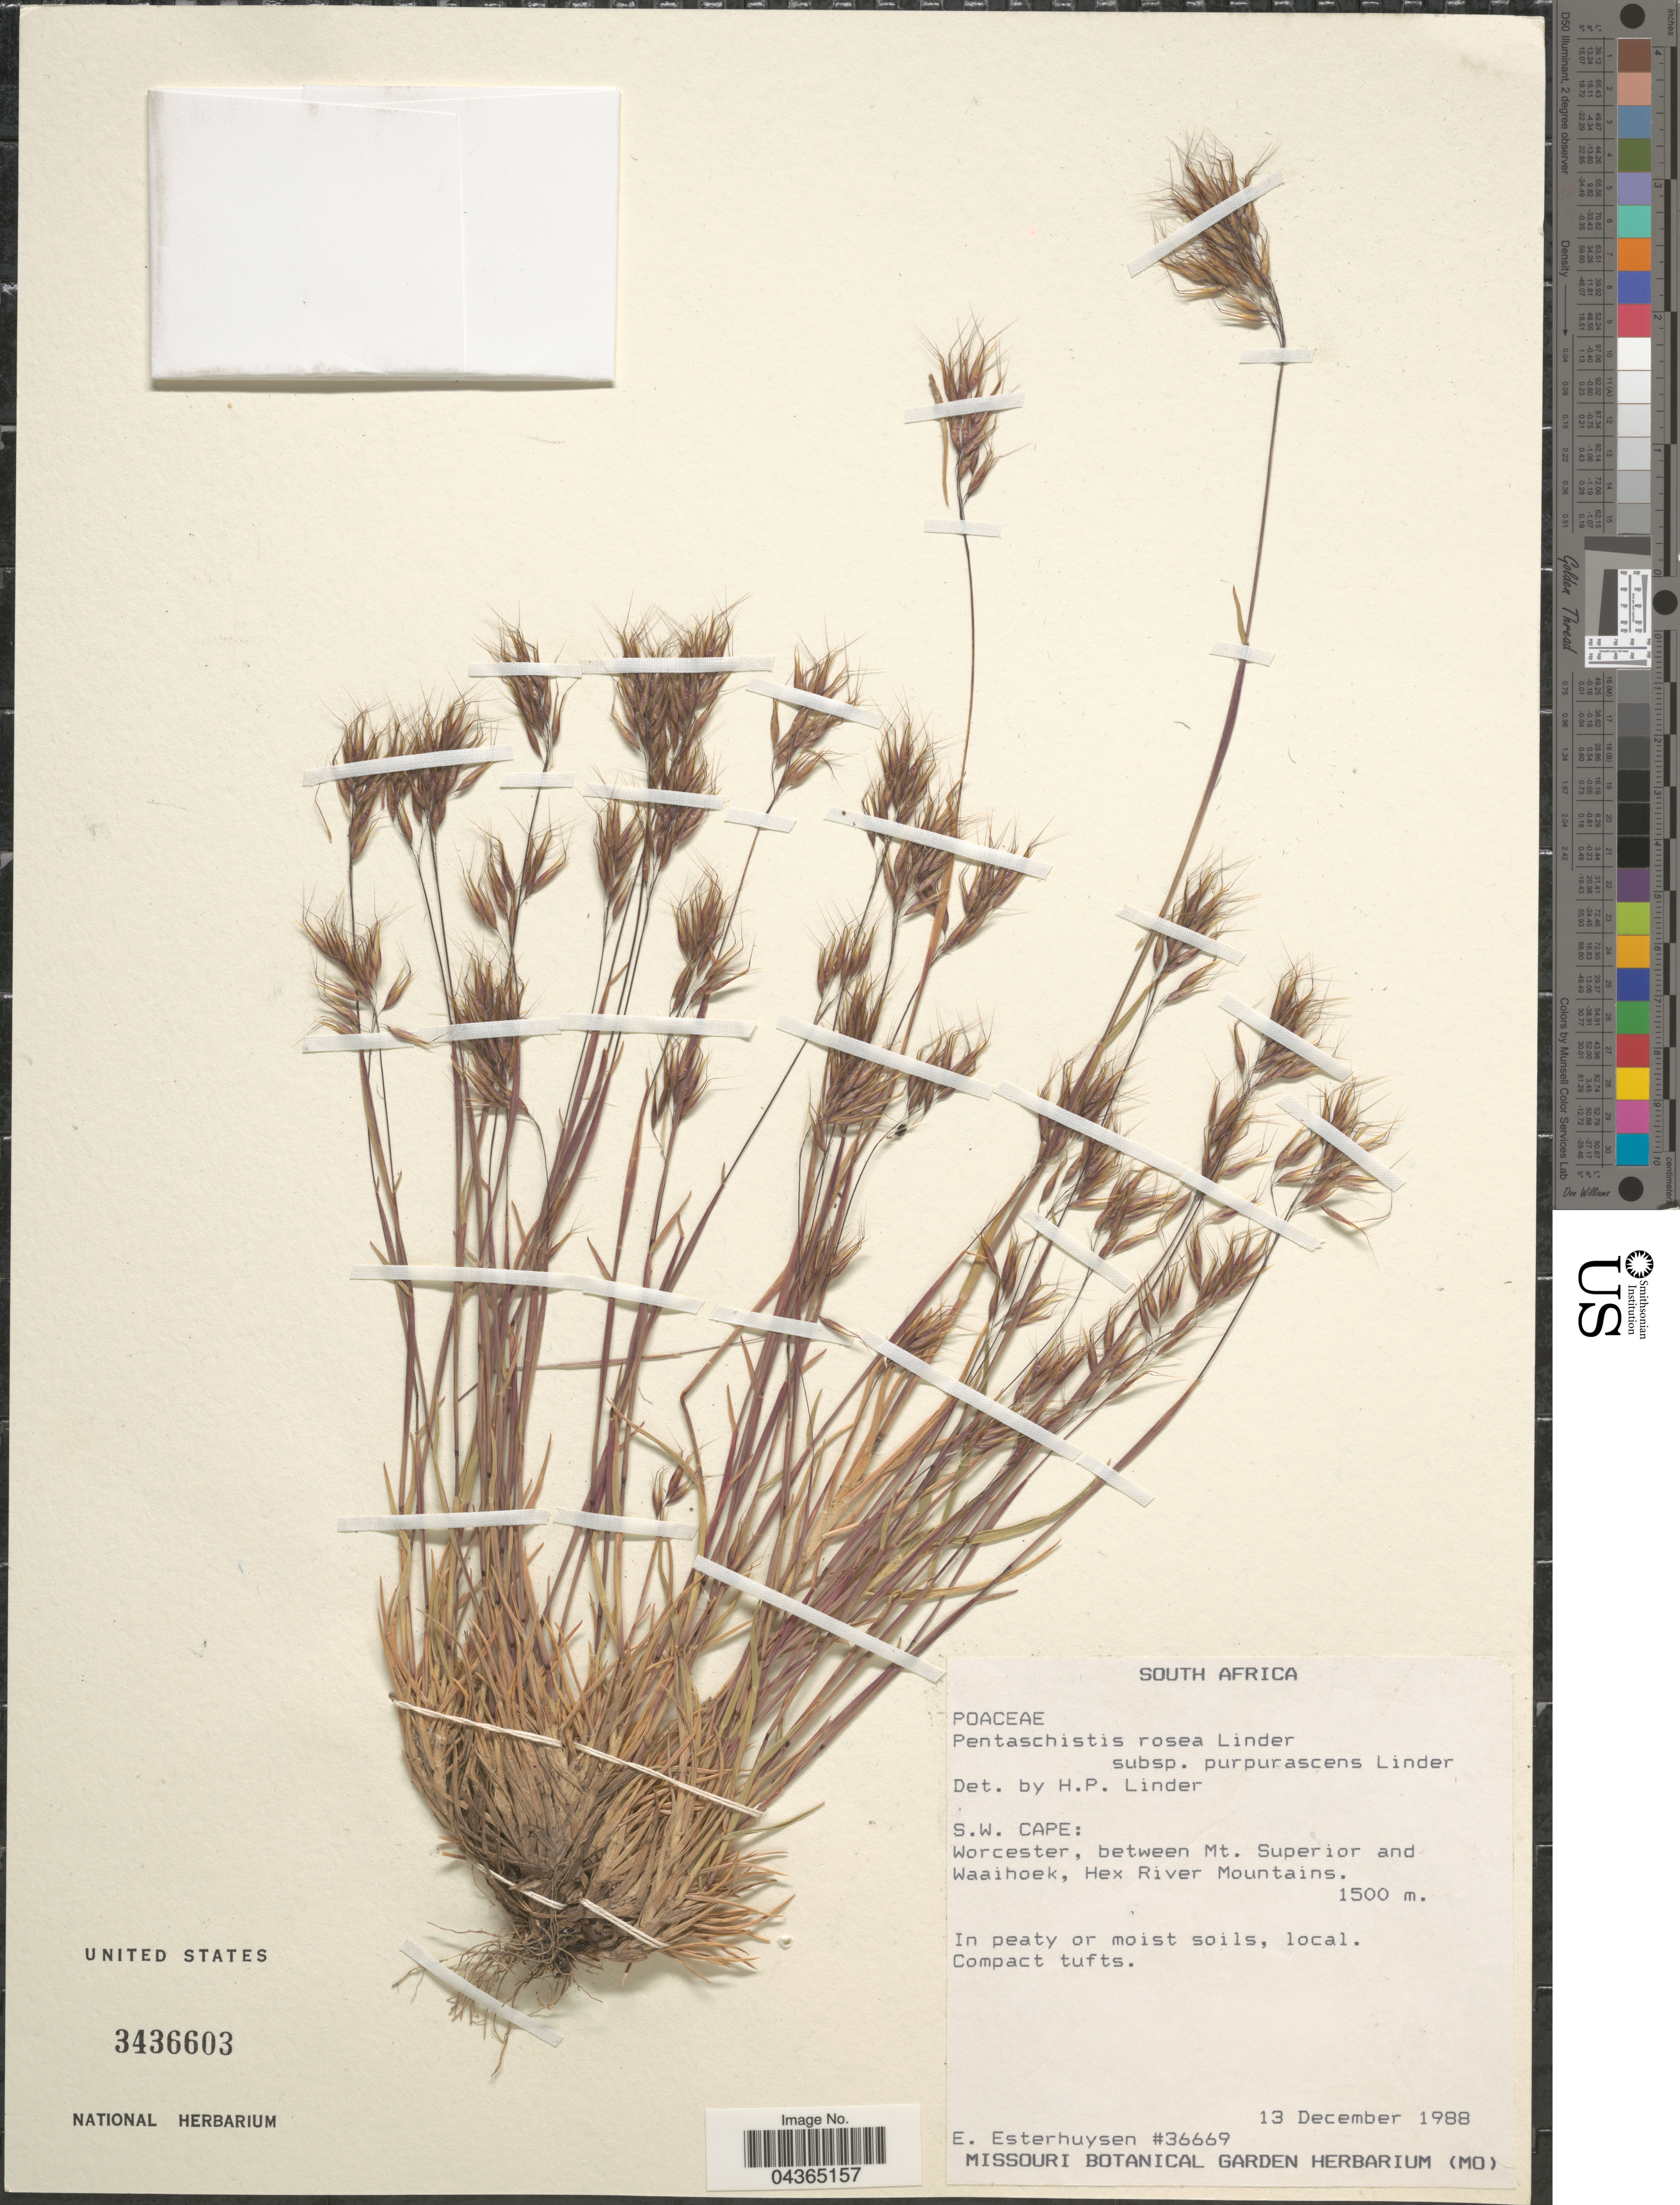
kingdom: Plantae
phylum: Tracheophyta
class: Liliopsida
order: Poales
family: Poaceae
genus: Pentameris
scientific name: Pentameris rosea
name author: (H.P. Linder) Galley & H.P. Linder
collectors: E. E. Esterhuysen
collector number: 36669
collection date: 1988-12-13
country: South Africa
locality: S.W. Cape: Worcester, between Mt. Superior and Waaihoek, Hex River Mountains.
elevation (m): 1500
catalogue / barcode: US 3436603